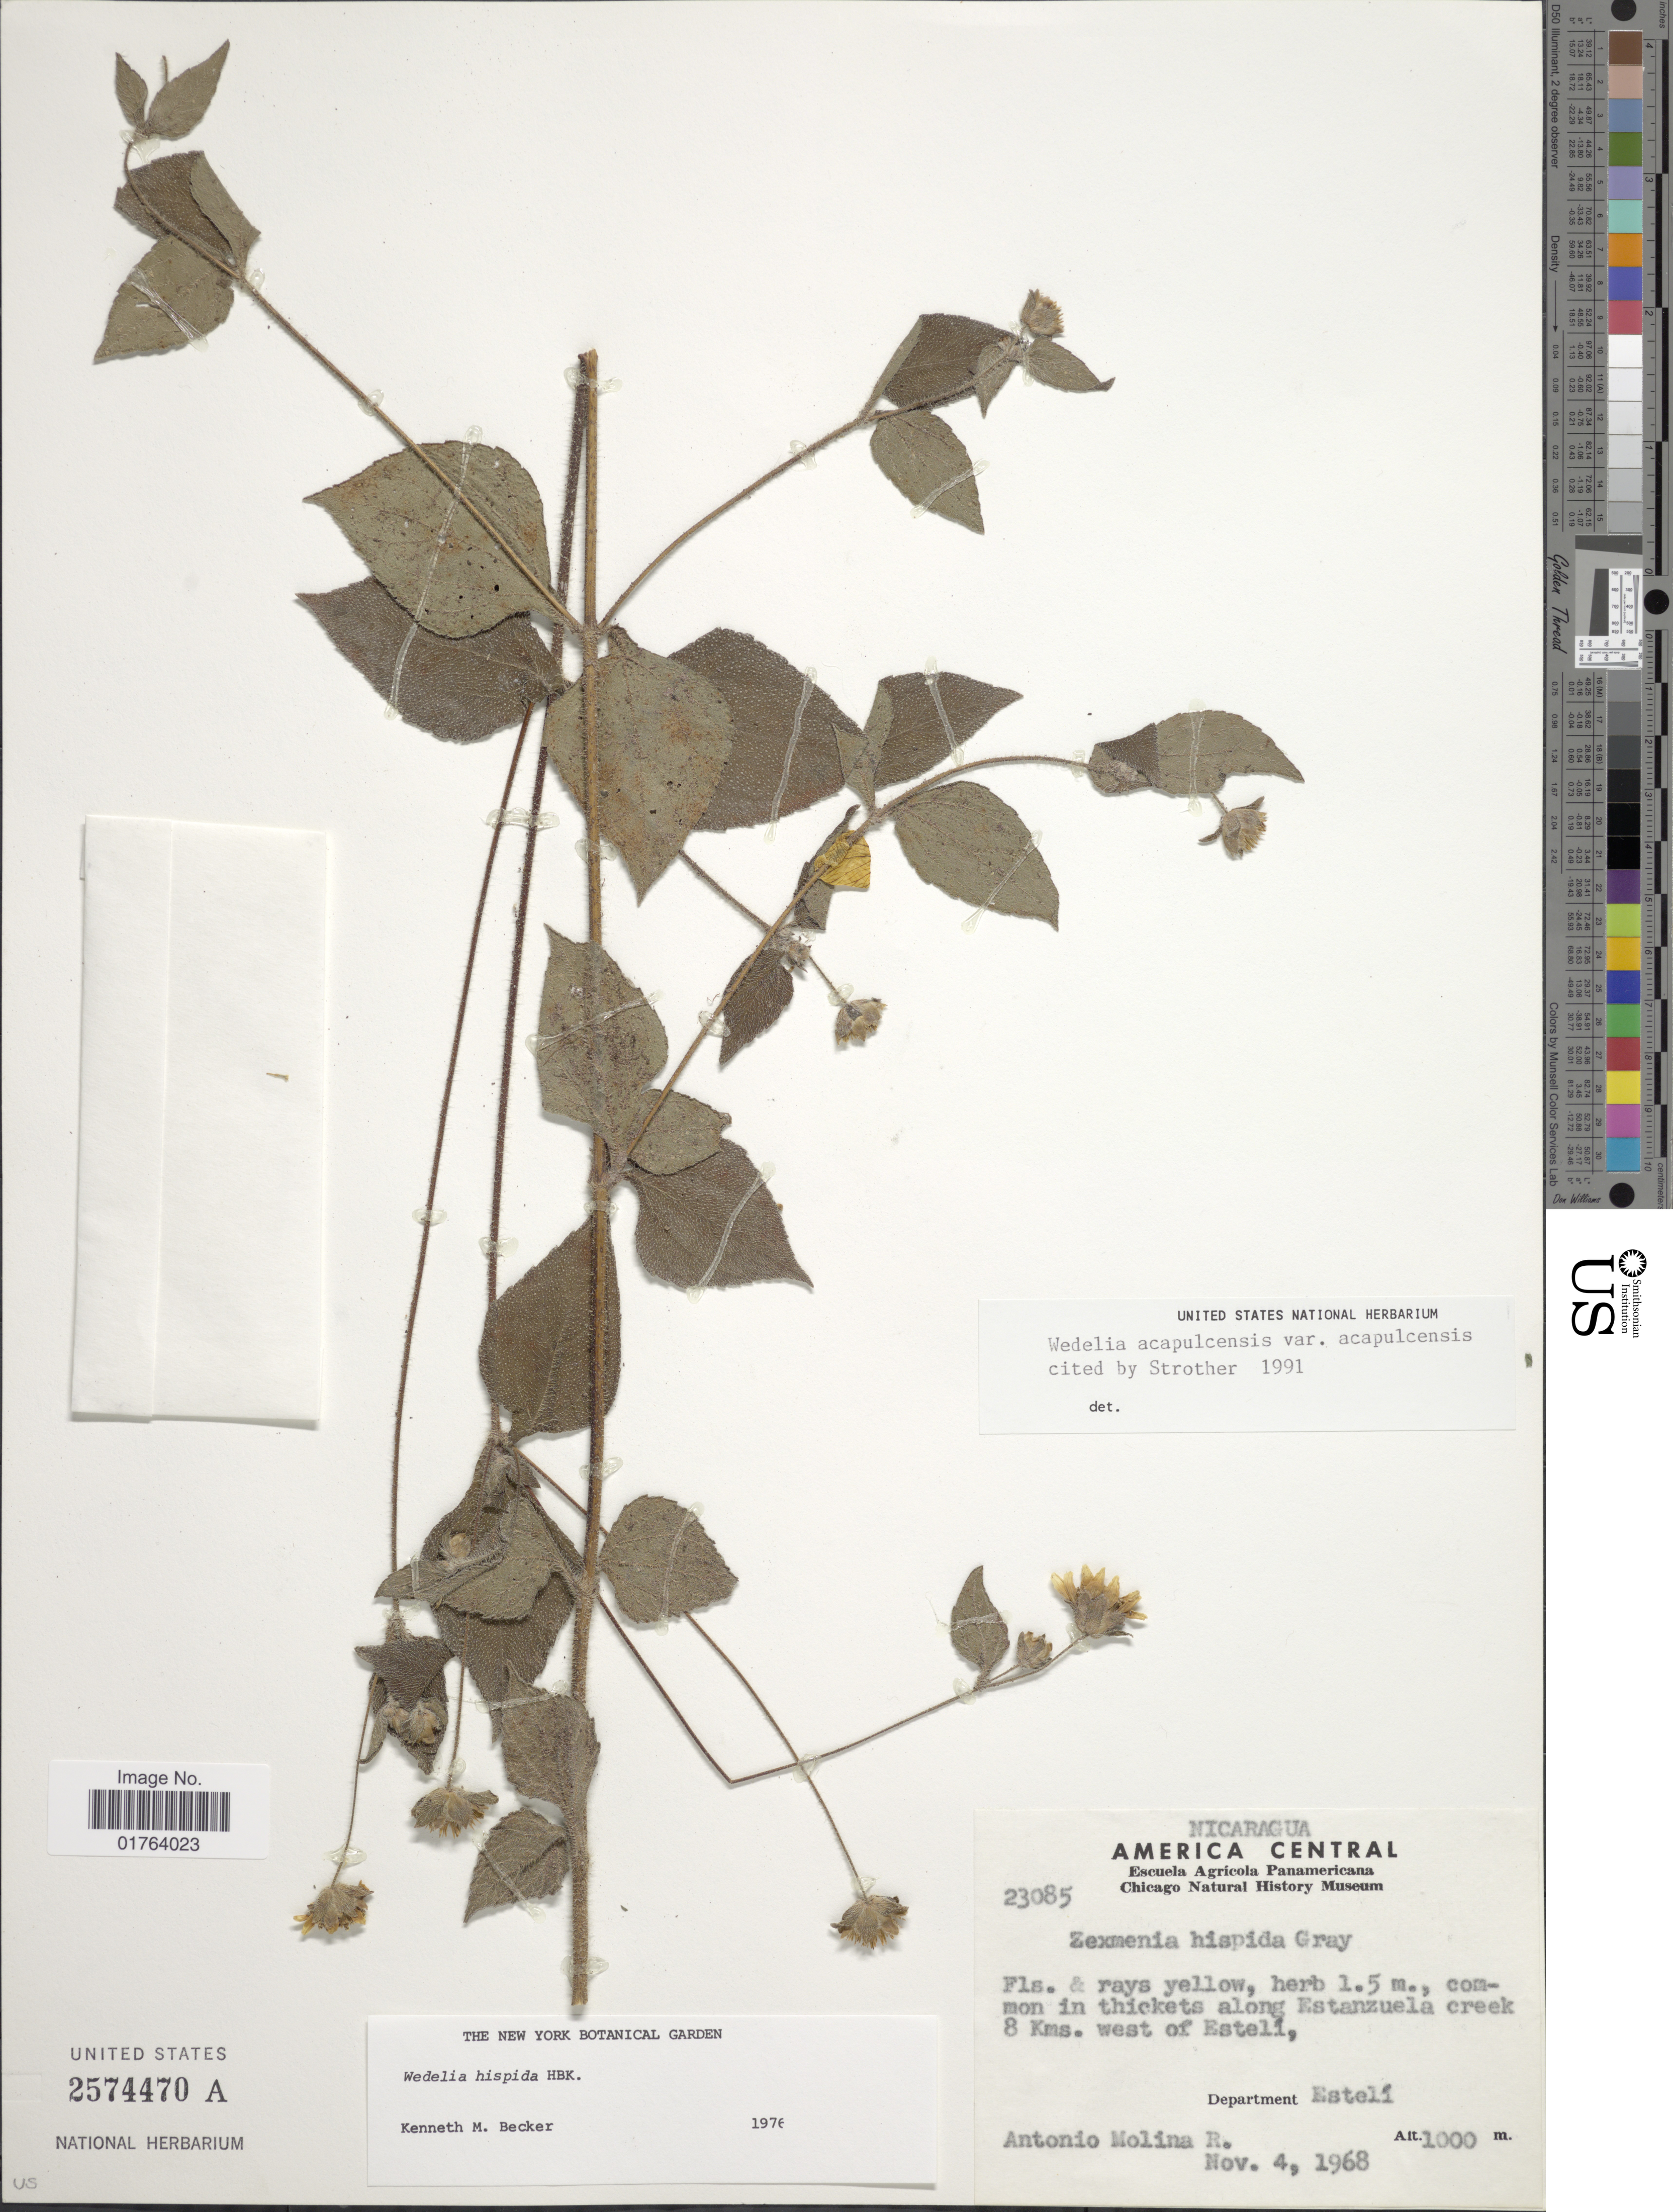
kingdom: Plantae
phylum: Tracheophyta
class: Magnoliopsida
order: Asterales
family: Asteraceae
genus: Wedelia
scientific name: Wedelia acapulcensis var. acapulcensis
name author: Kunth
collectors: A. Molina R.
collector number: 23085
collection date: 1968-11-04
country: Nicaragua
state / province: Esteli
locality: Along Estanzuela cree 8 kms, west of Esteli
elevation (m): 1000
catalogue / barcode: US 2574470A